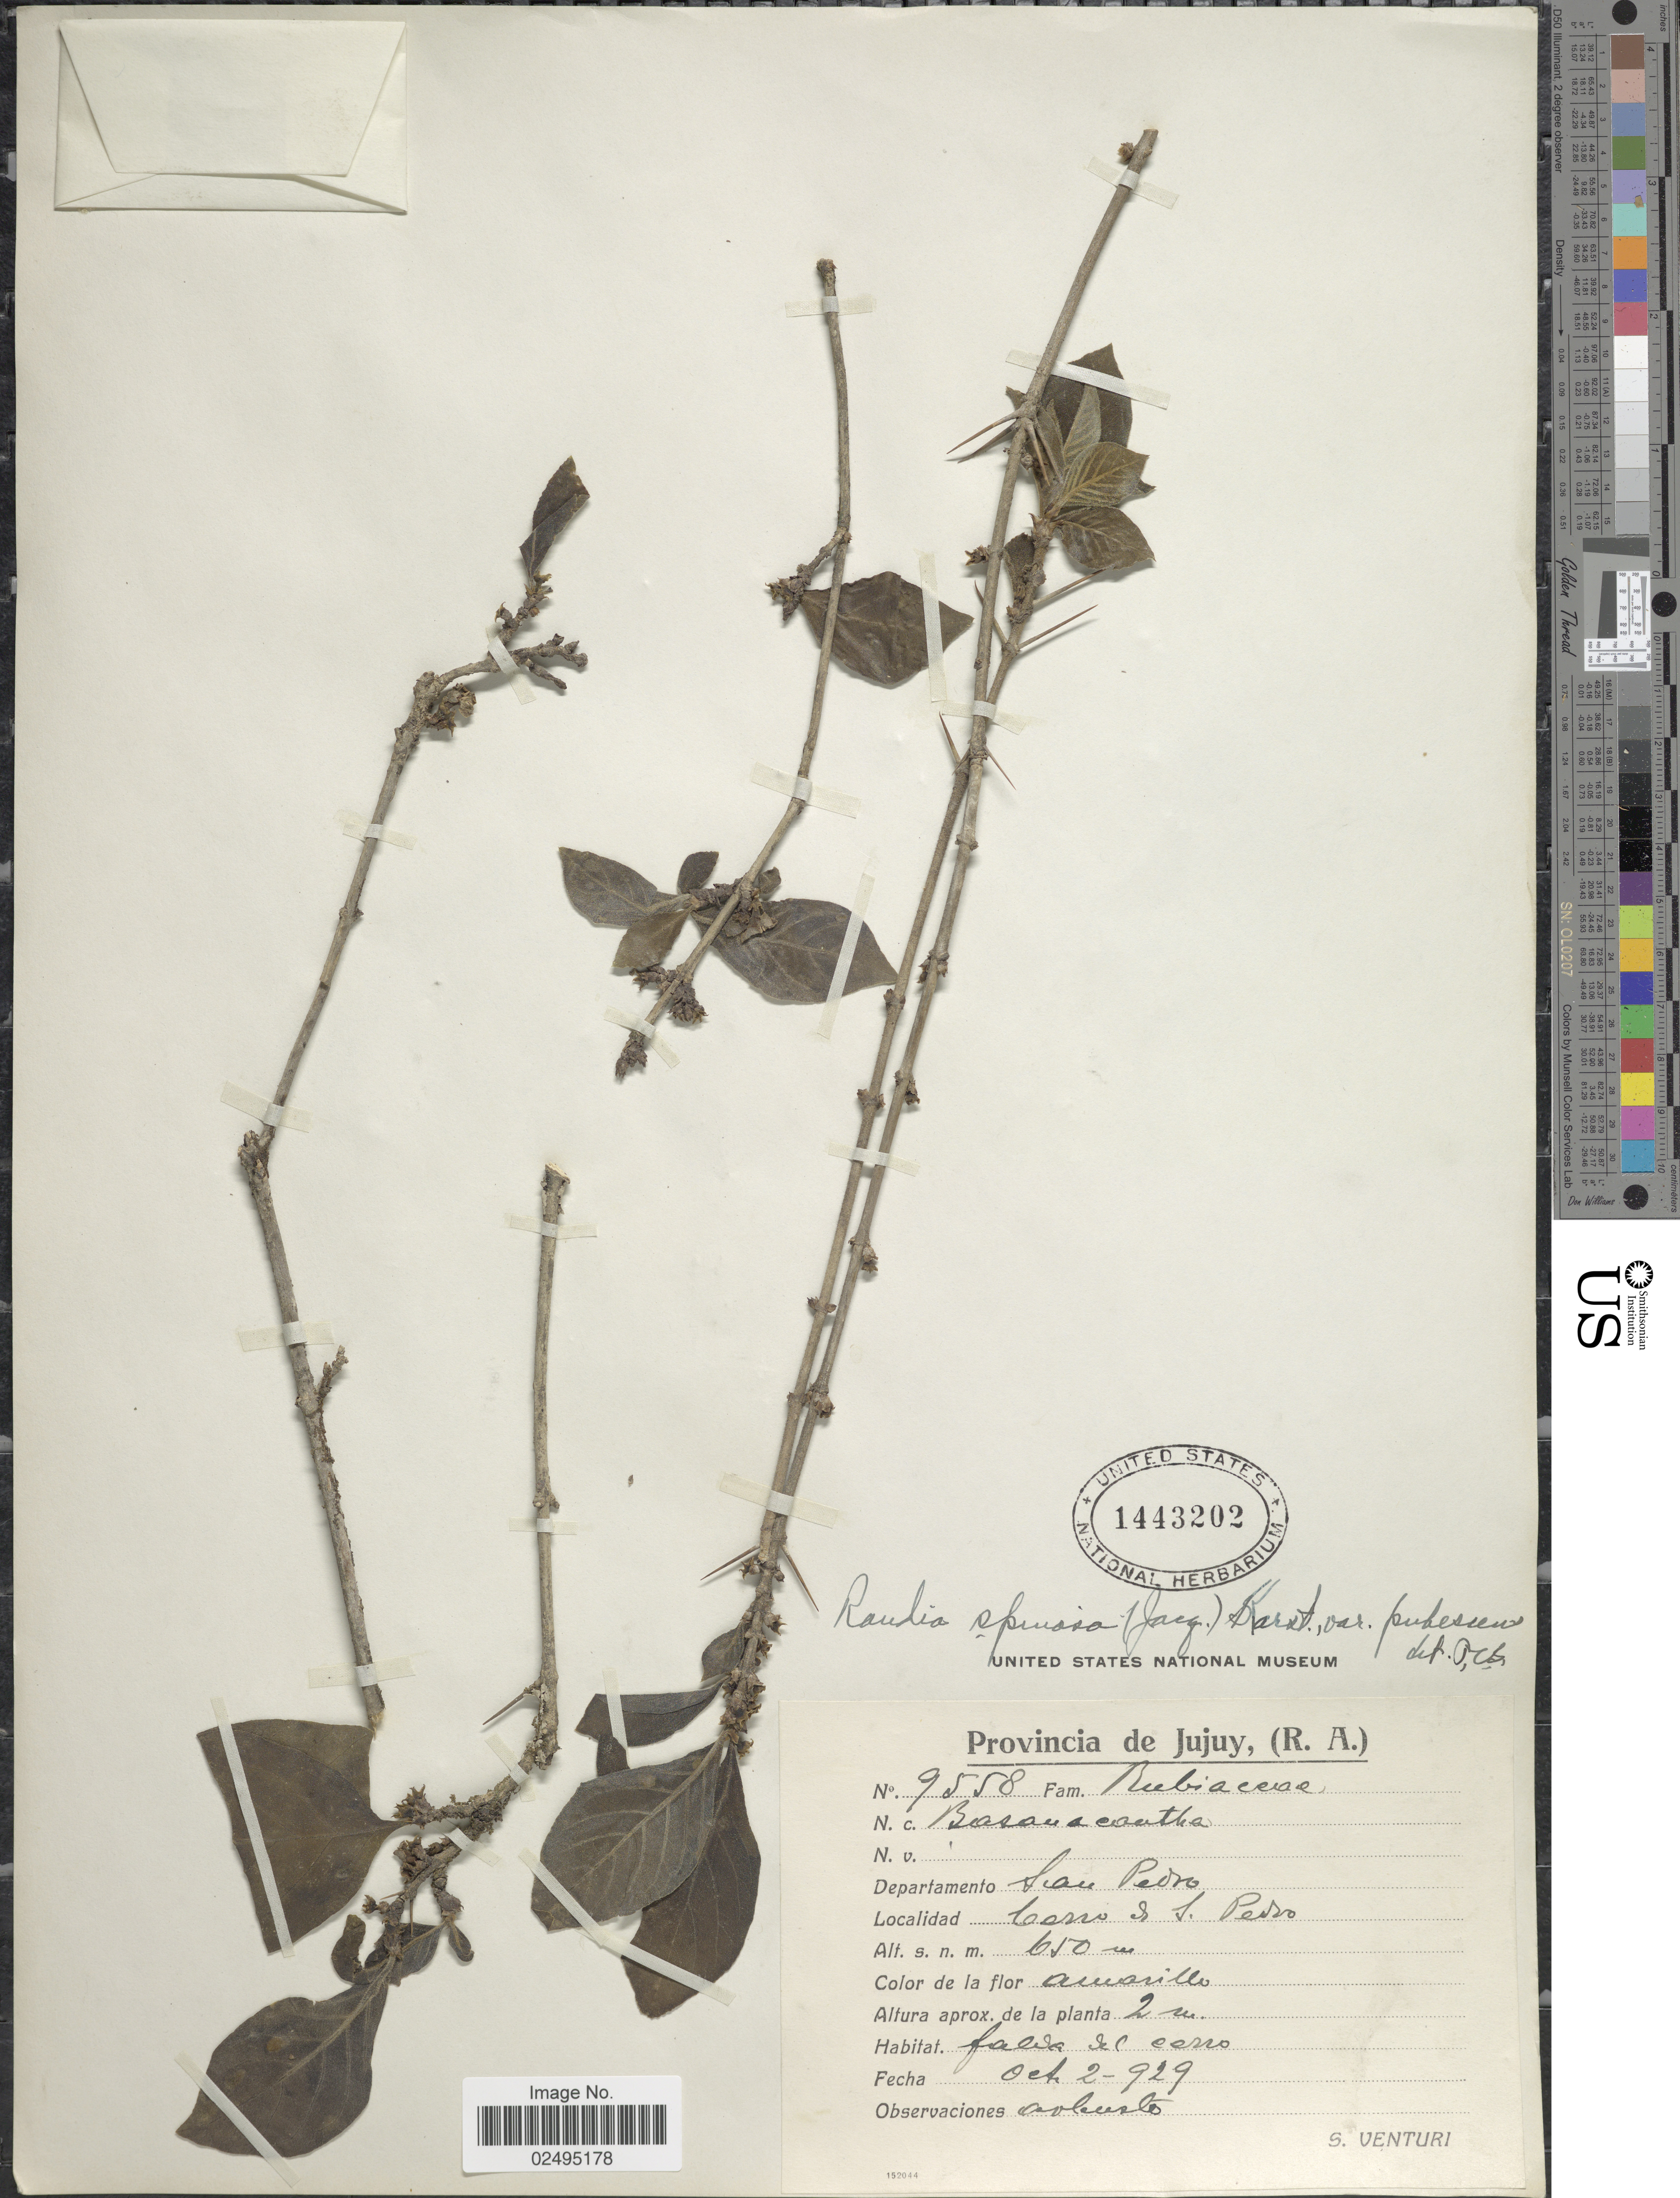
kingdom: Plantae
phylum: Tracheophyta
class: Magnoliopsida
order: Gentianales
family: Rubiaceae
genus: Randia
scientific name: Randia armata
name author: (Sw.) DC.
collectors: S. Venturi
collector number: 9558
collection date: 1929-10-02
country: Argentina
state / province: Jujuy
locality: Departamento San Pedro, Cerro de S. Pedro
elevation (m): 650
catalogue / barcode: US 1443202